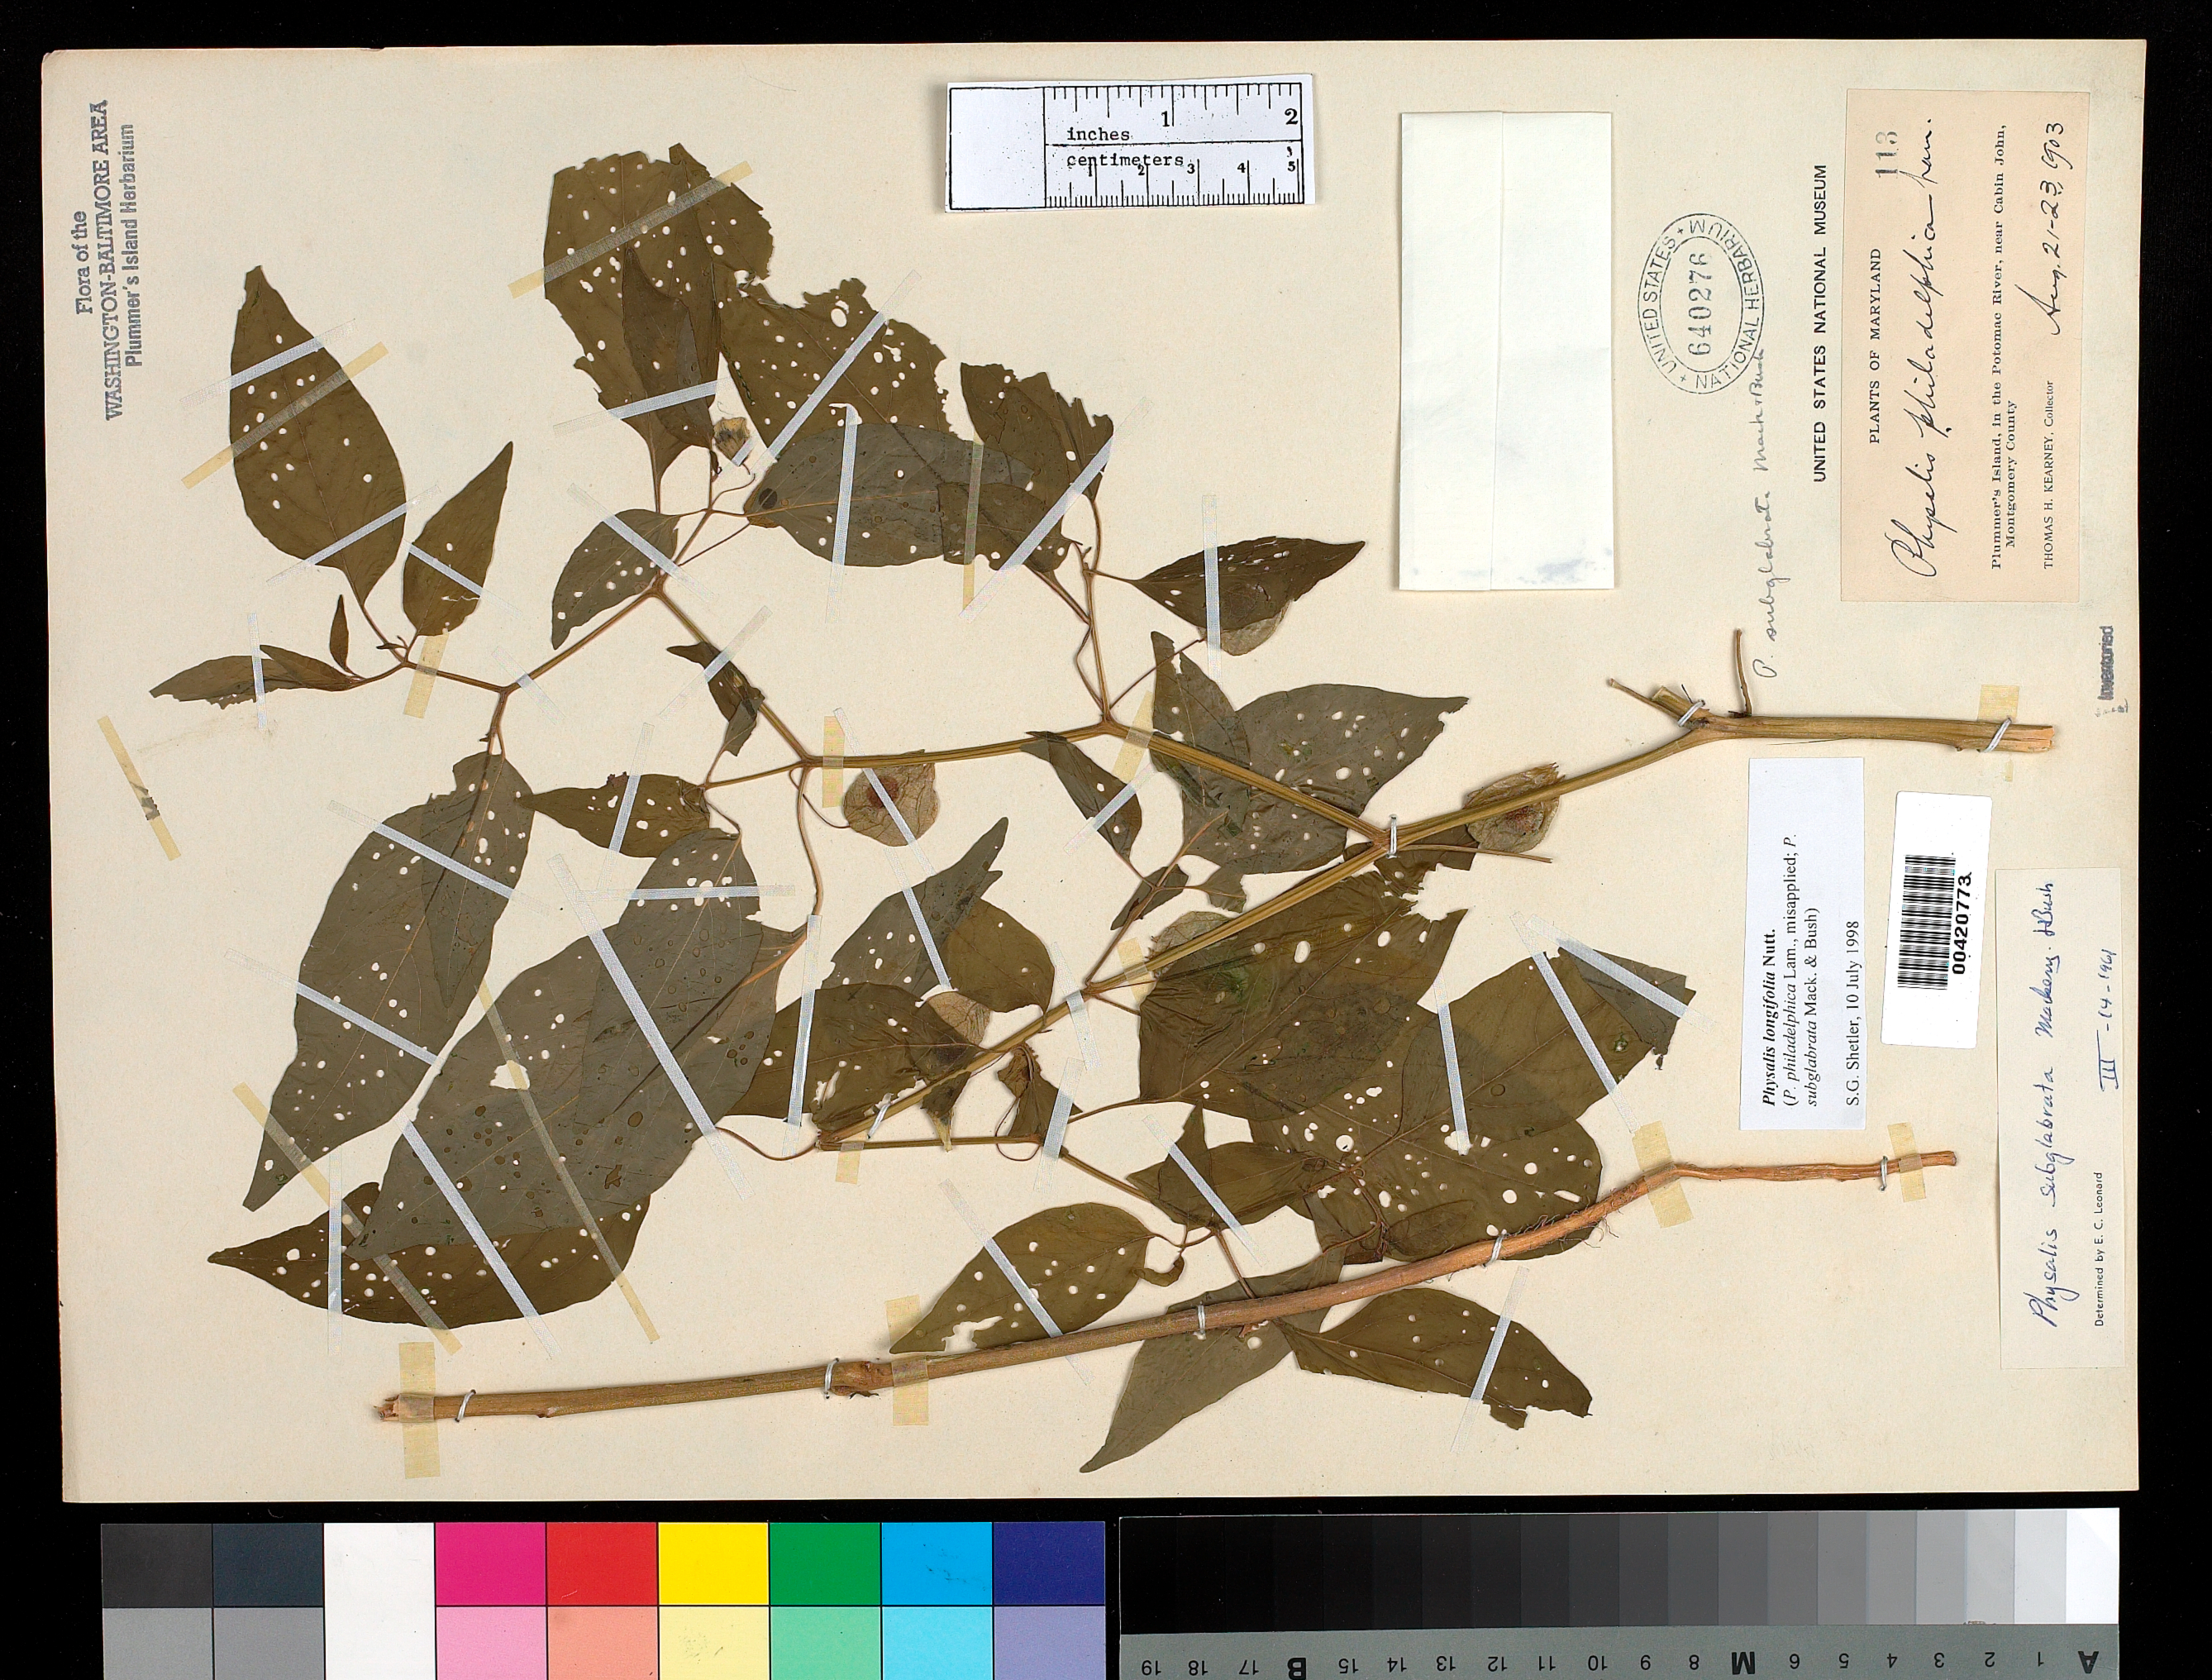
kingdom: Plantae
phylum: Tracheophyta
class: Magnoliopsida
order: Solanales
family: Solanaceae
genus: Physalis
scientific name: Physalis longifolia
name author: Nutt.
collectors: T. H. Kearney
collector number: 113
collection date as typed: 21 Aug 1903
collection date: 1903-08-21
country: United States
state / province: Maryland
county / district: Montgomery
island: Plummers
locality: Plummer's Island Plummers Island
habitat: River bank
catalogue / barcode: US 640276